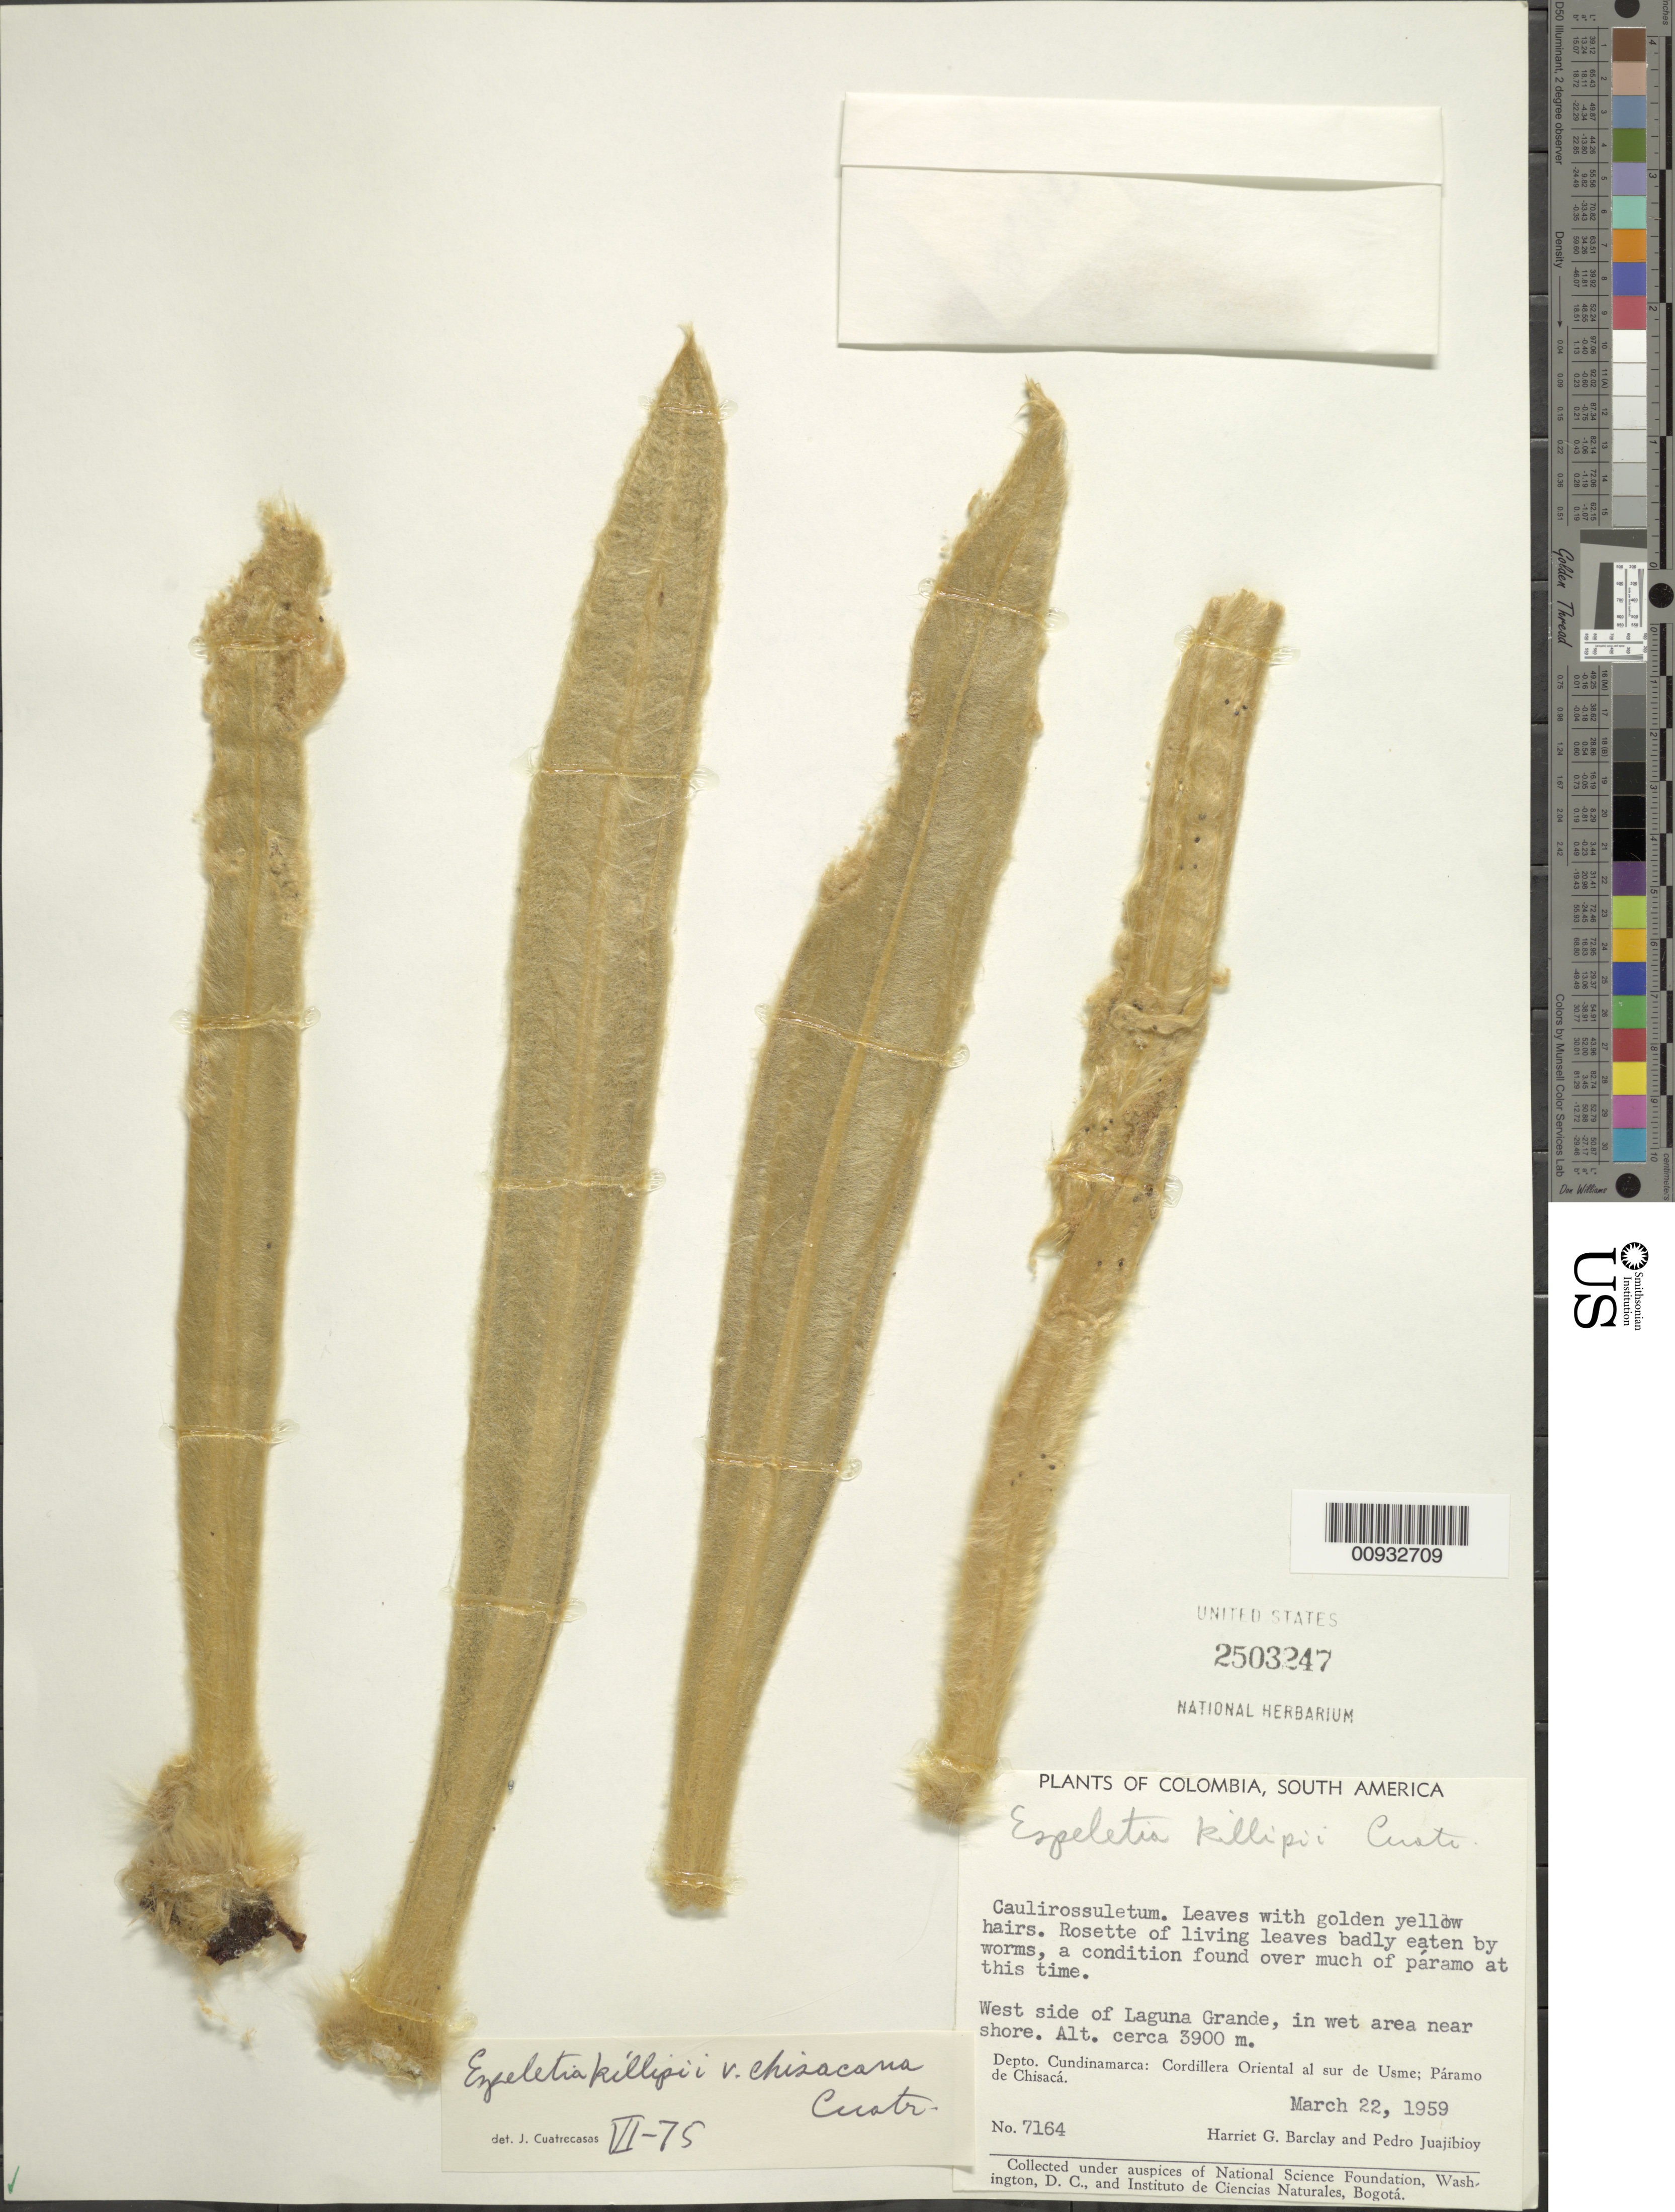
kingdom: Plantae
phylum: Tracheophyta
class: Magnoliopsida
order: Asterales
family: Asteraceae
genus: Espeletia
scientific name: Espeletia killipii var. chisacana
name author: Cuatrec.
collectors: H. G. Barclay & P. Juajibioy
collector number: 7164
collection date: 1959-03-22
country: Colombia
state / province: Cundinamarca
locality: Páramo de Chisacá. Cordillera Oriental al Sur de Usme. Wet side of Laguna Grande. In wet area near the shore., Near side of Lake.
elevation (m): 3900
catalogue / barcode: US 2503247